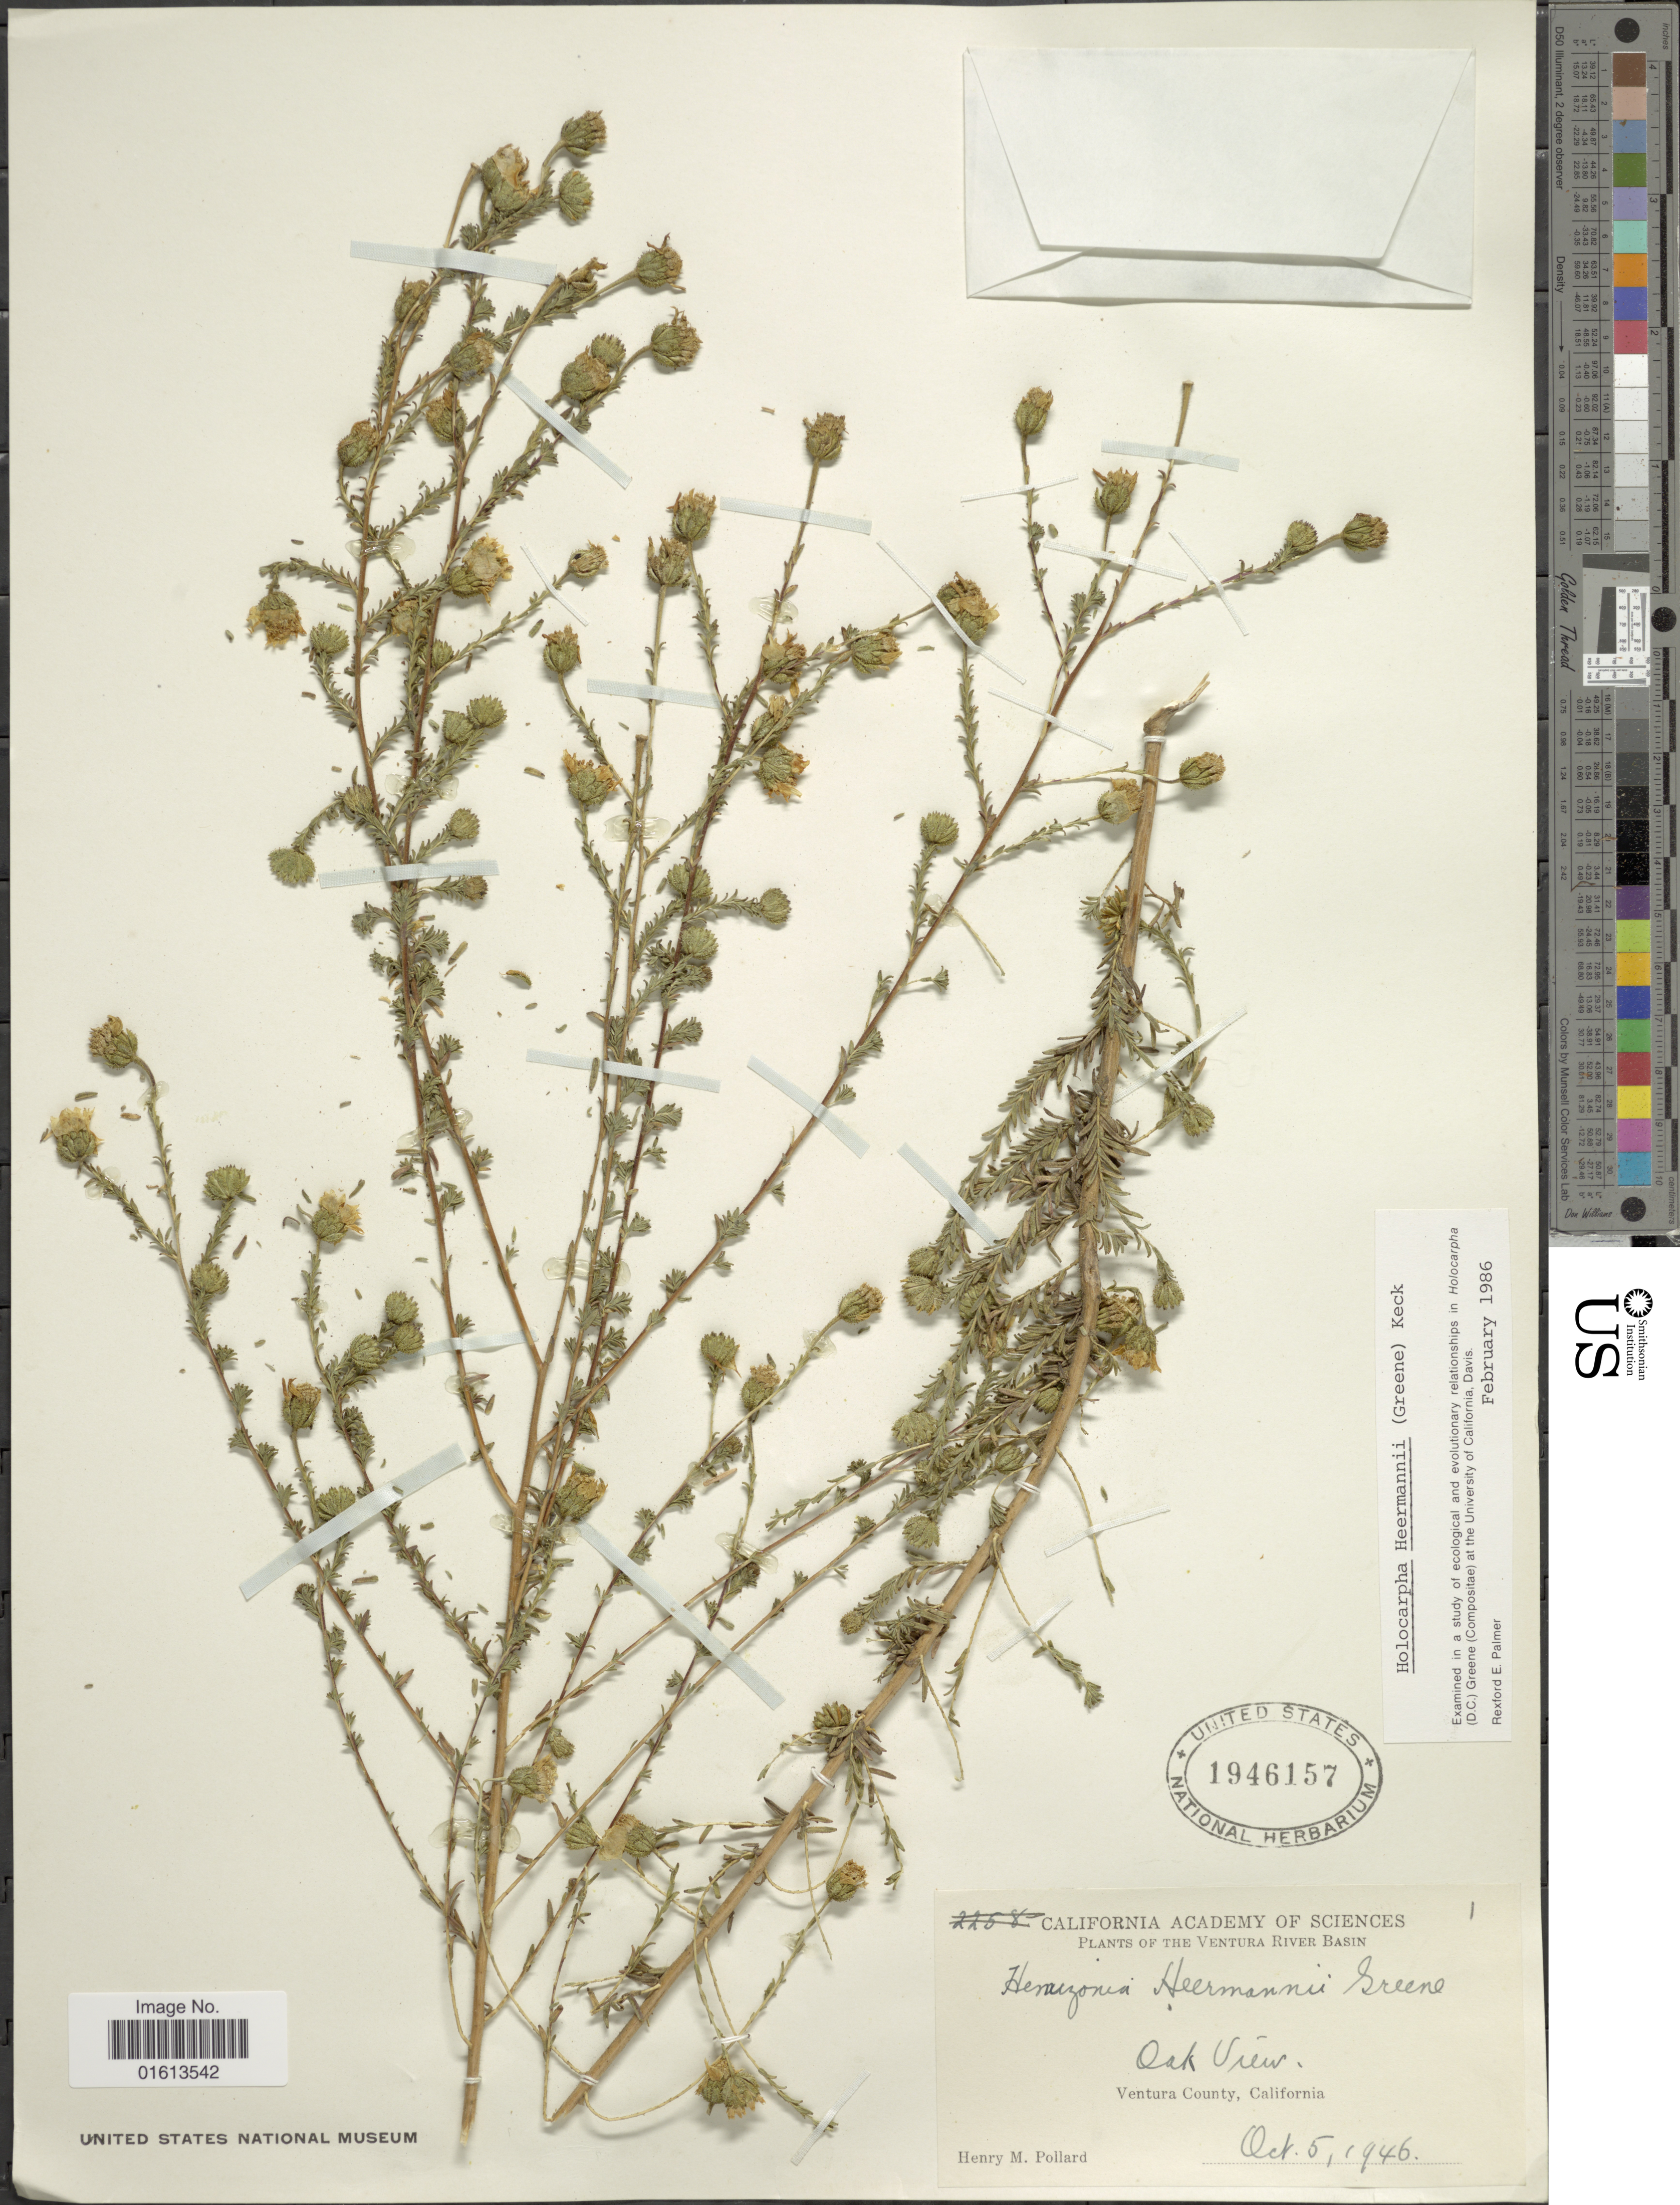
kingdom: Plantae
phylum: Tracheophyta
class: Magnoliopsida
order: Asterales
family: Asteraceae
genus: Holocarpha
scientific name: Holocarpha heermannii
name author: (Greene) D.D. Keck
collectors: H. M. Pollard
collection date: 1946-10-05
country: United States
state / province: California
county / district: Ventura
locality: Ventura River Basin, Oak View, Ventura County, California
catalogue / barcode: US 1946157